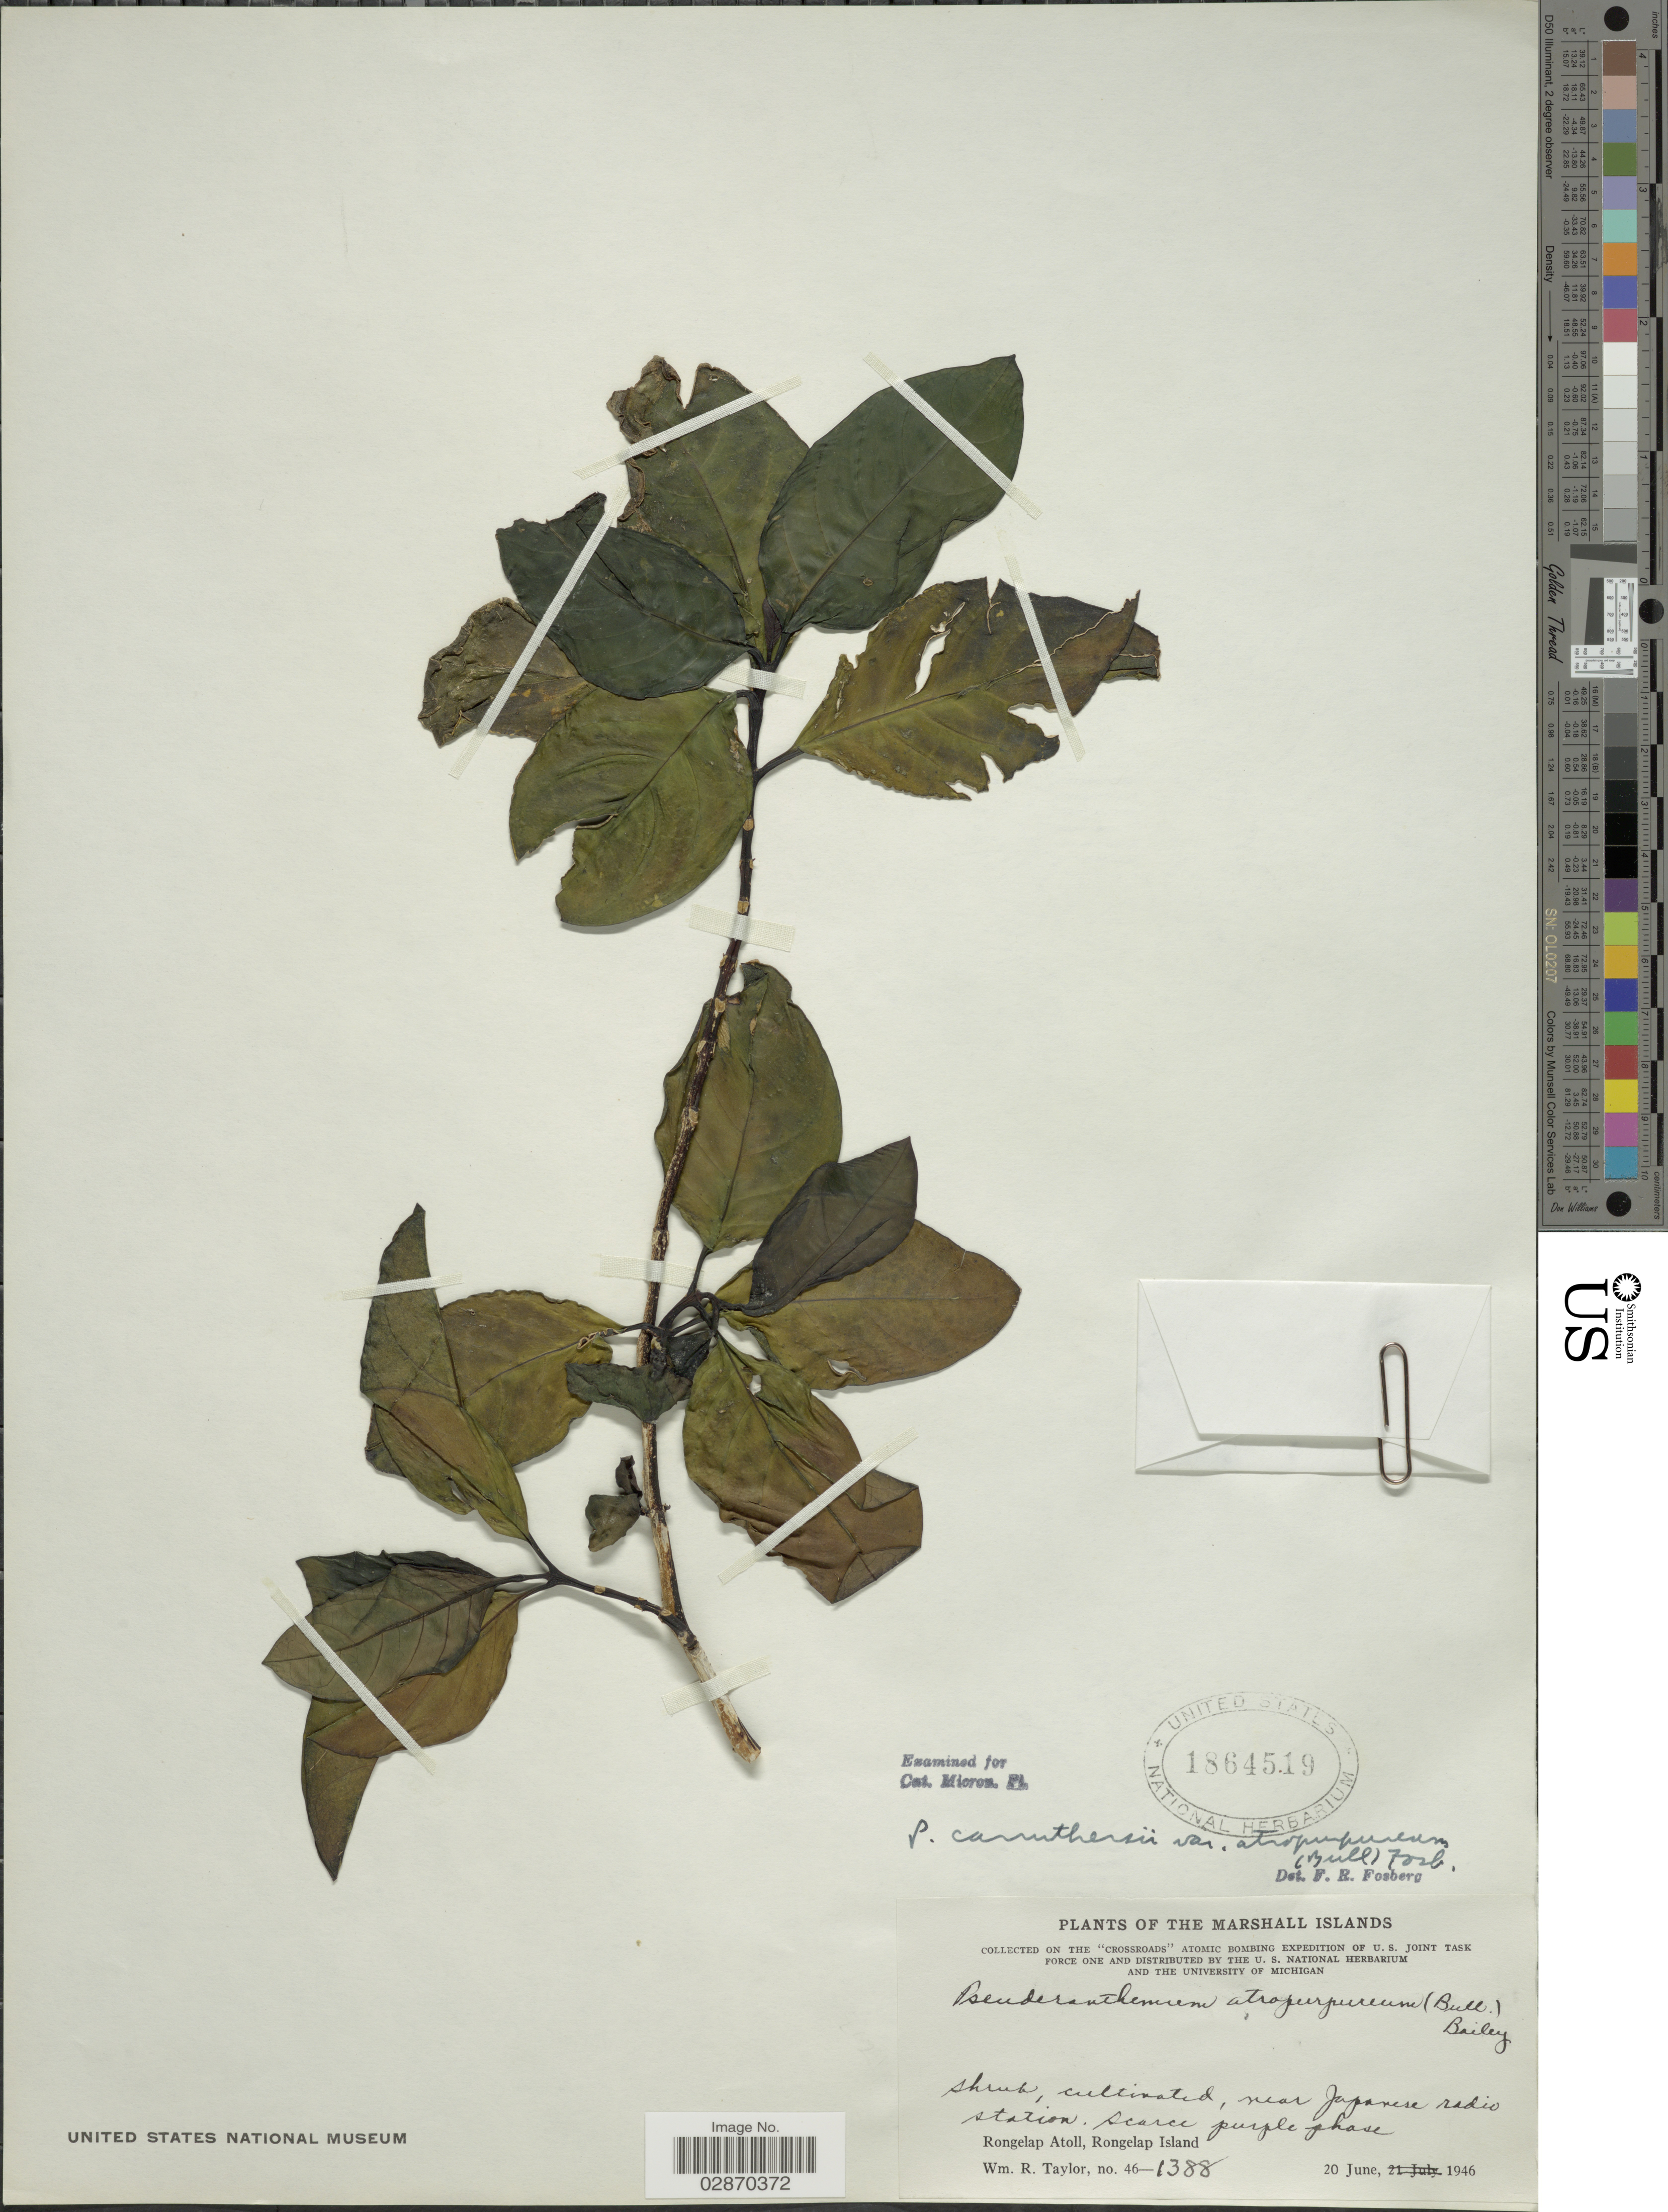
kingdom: Plantae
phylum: Tracheophyta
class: Magnoliopsida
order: Lamiales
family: Acanthaceae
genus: Pseuderanthemum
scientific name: Pseuderanthemum carruthersii var. atropurpureum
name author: (W. Bull) Fosberg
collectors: W. R. Taylor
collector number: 46-1388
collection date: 1946-06-20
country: Marshall Islands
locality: Near Japanese radio station. Rongelap Atoll, Rongelap Island.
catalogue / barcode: US 1864519